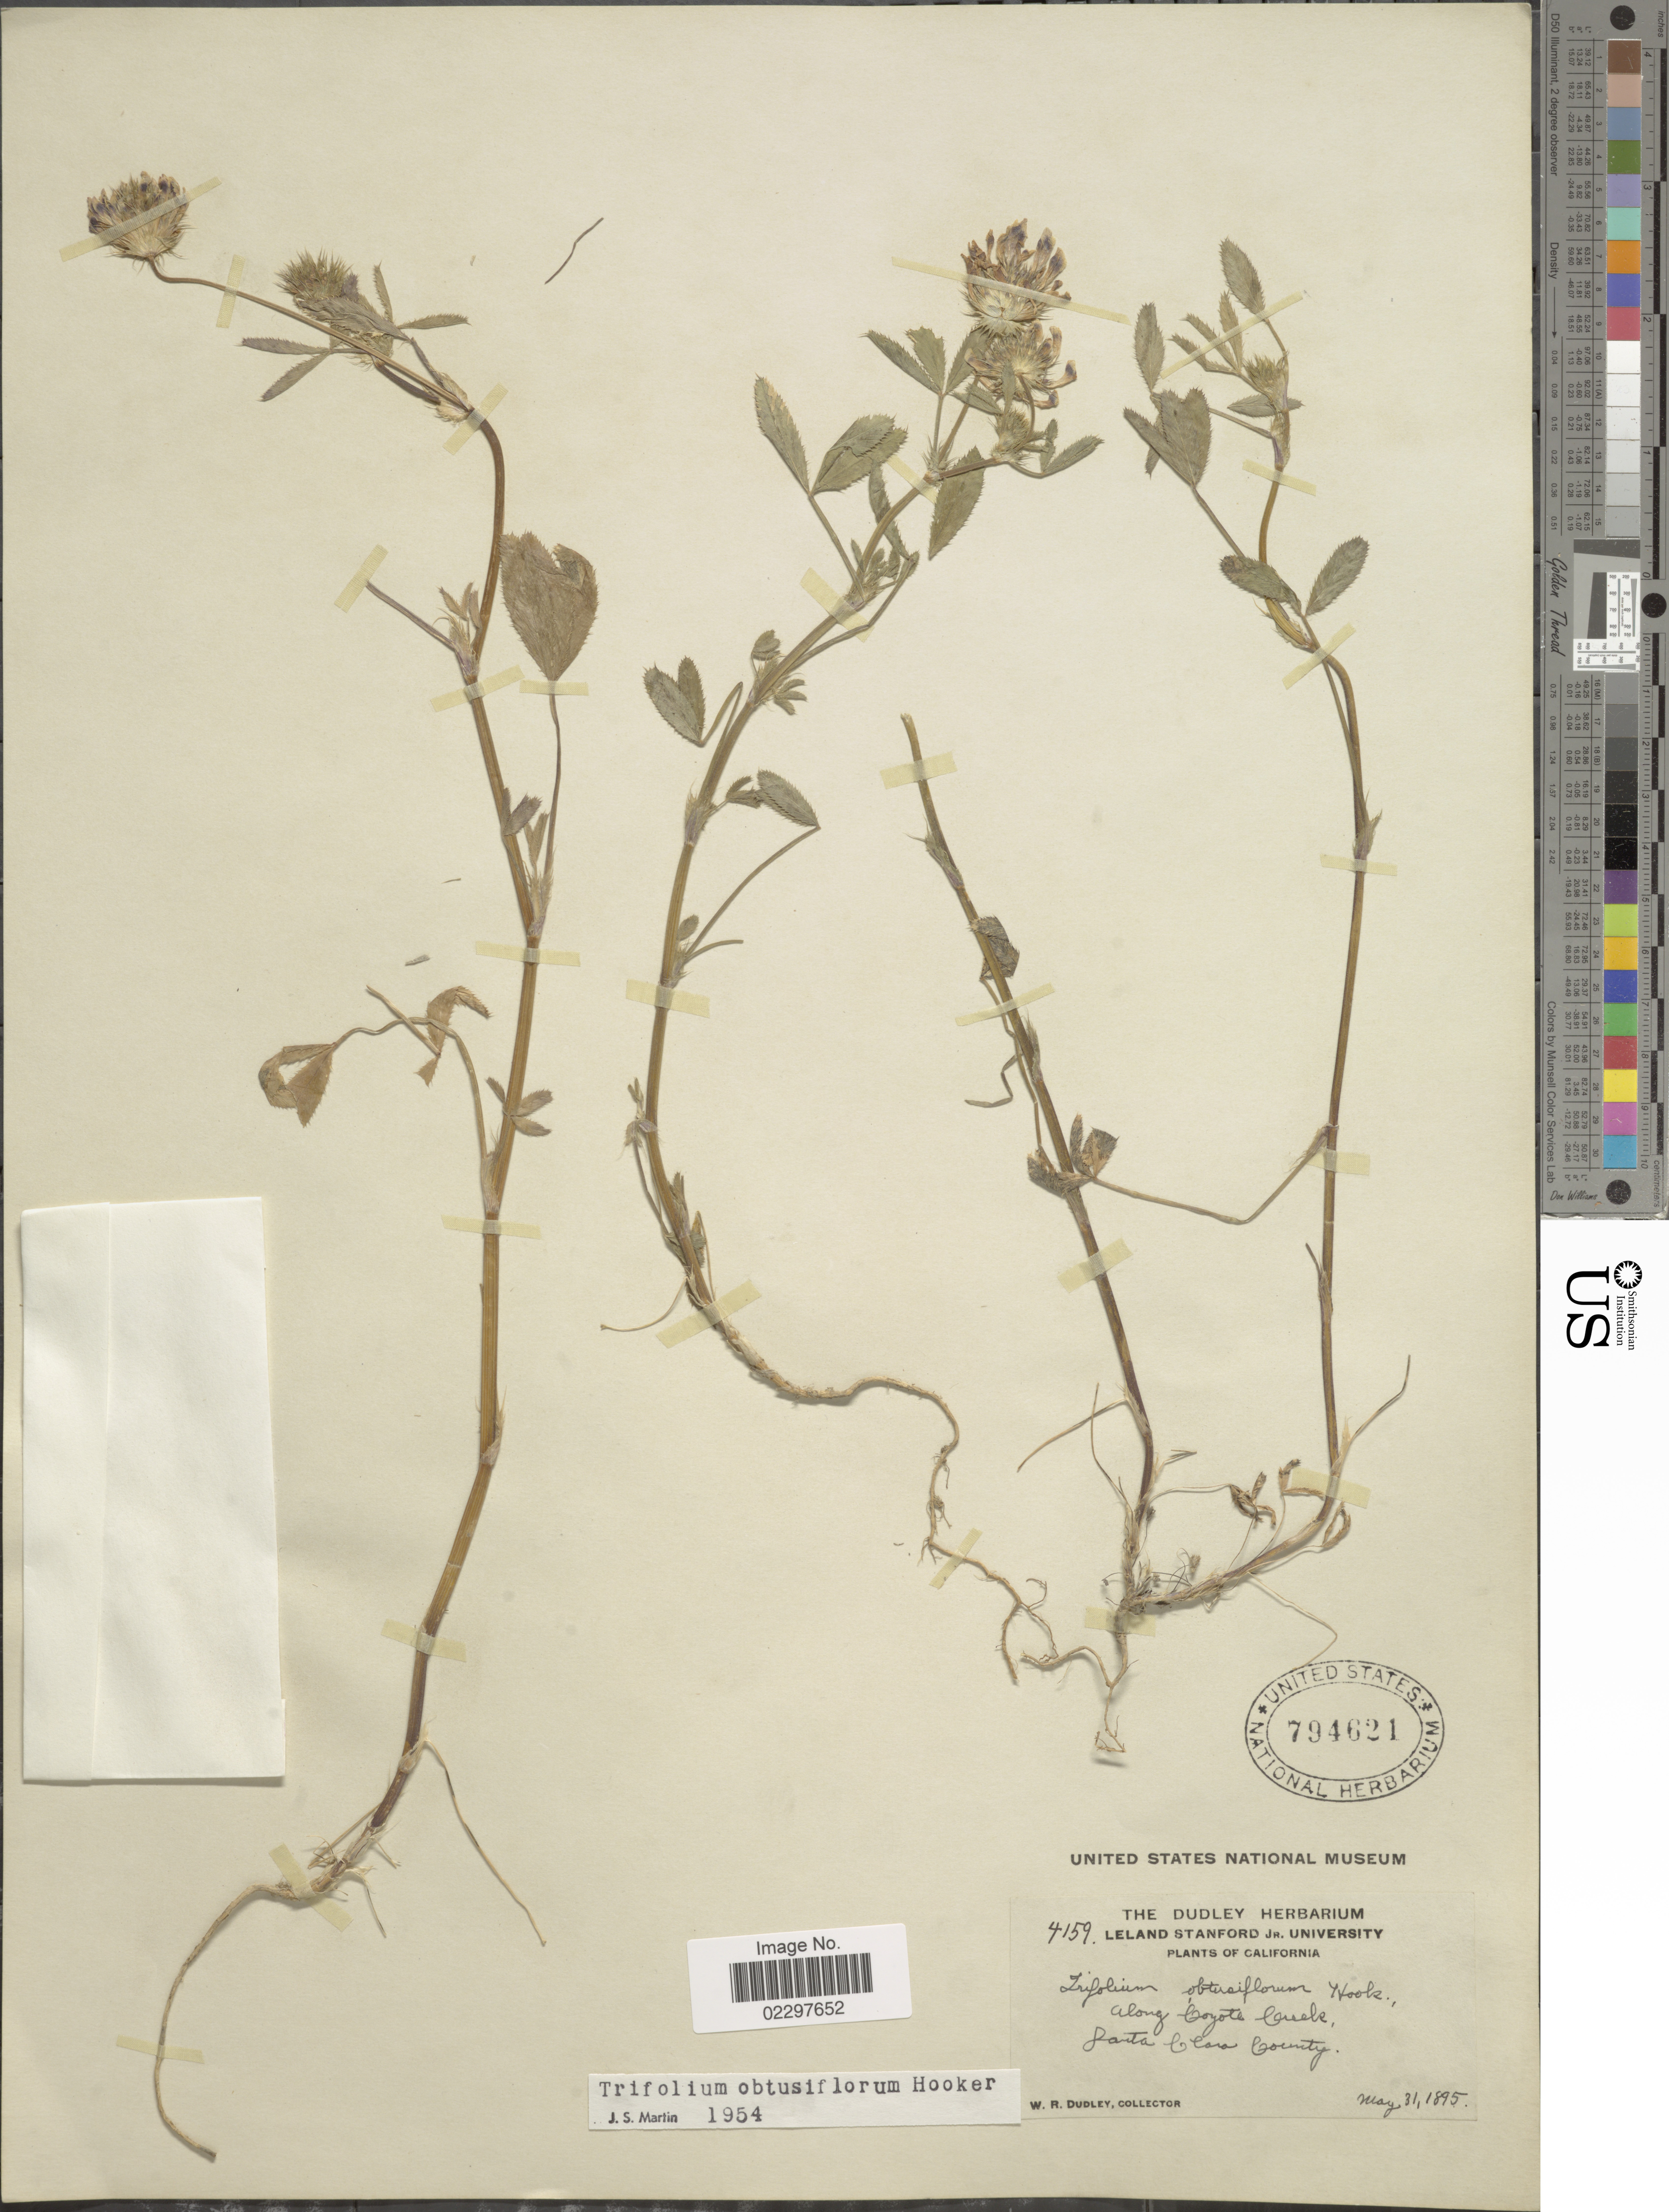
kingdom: Plantae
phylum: Tracheophyta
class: Magnoliopsida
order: Fabales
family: Fabaceae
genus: Trifolium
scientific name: Trifolium obtusiflorum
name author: Hook.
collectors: W. Dudley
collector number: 4159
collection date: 1895-05-31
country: United States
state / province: California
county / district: Santa Clara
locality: Along Coyote Creek, Santa Clara County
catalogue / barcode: US 794621